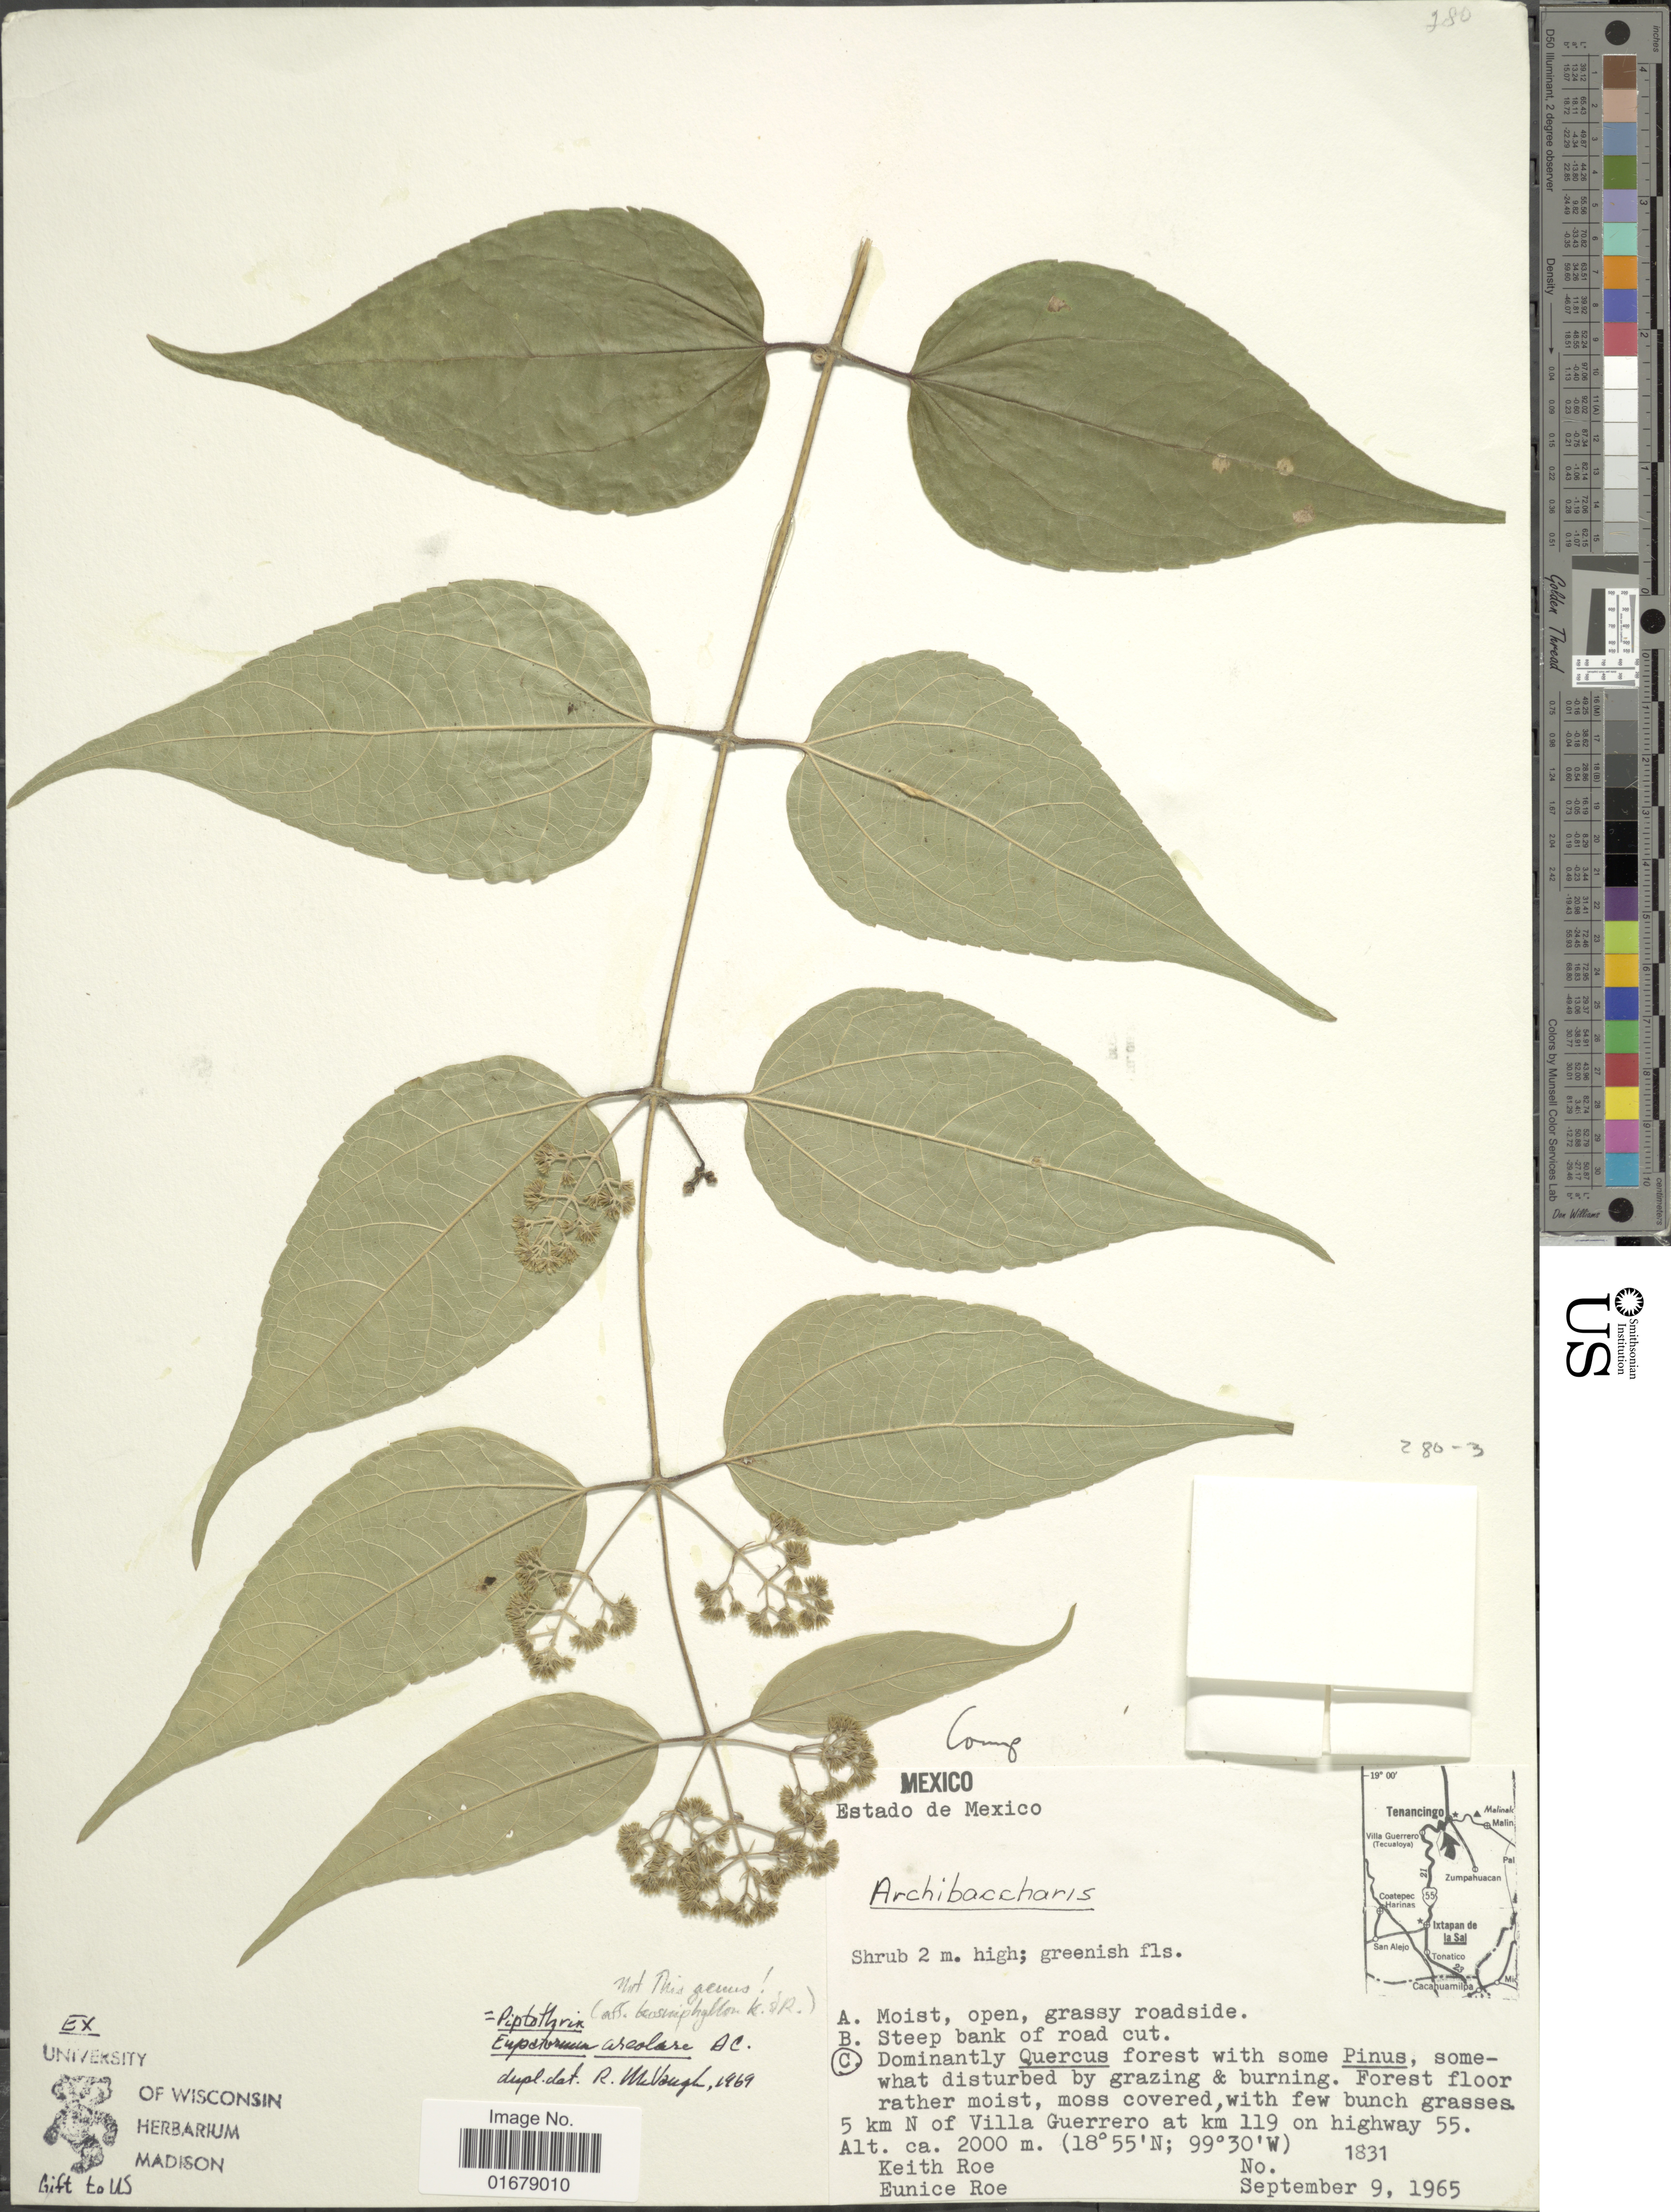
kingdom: Plantae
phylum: Tracheophyta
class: Magnoliopsida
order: Asterales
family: Asteraceae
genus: Piptothrix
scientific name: Piptothrix areolaris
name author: (DC.) R.M. King & H. Rob.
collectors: K. E. Roe & E. Roe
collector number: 1831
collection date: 1965-09-09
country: Mexico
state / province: México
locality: México. Estado de México. Dominantly Quercus forest with some Pinus, somewhat disturbed by grazing & burning 5 km N of Villa Guerrero at km 119 on highway 55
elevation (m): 2000